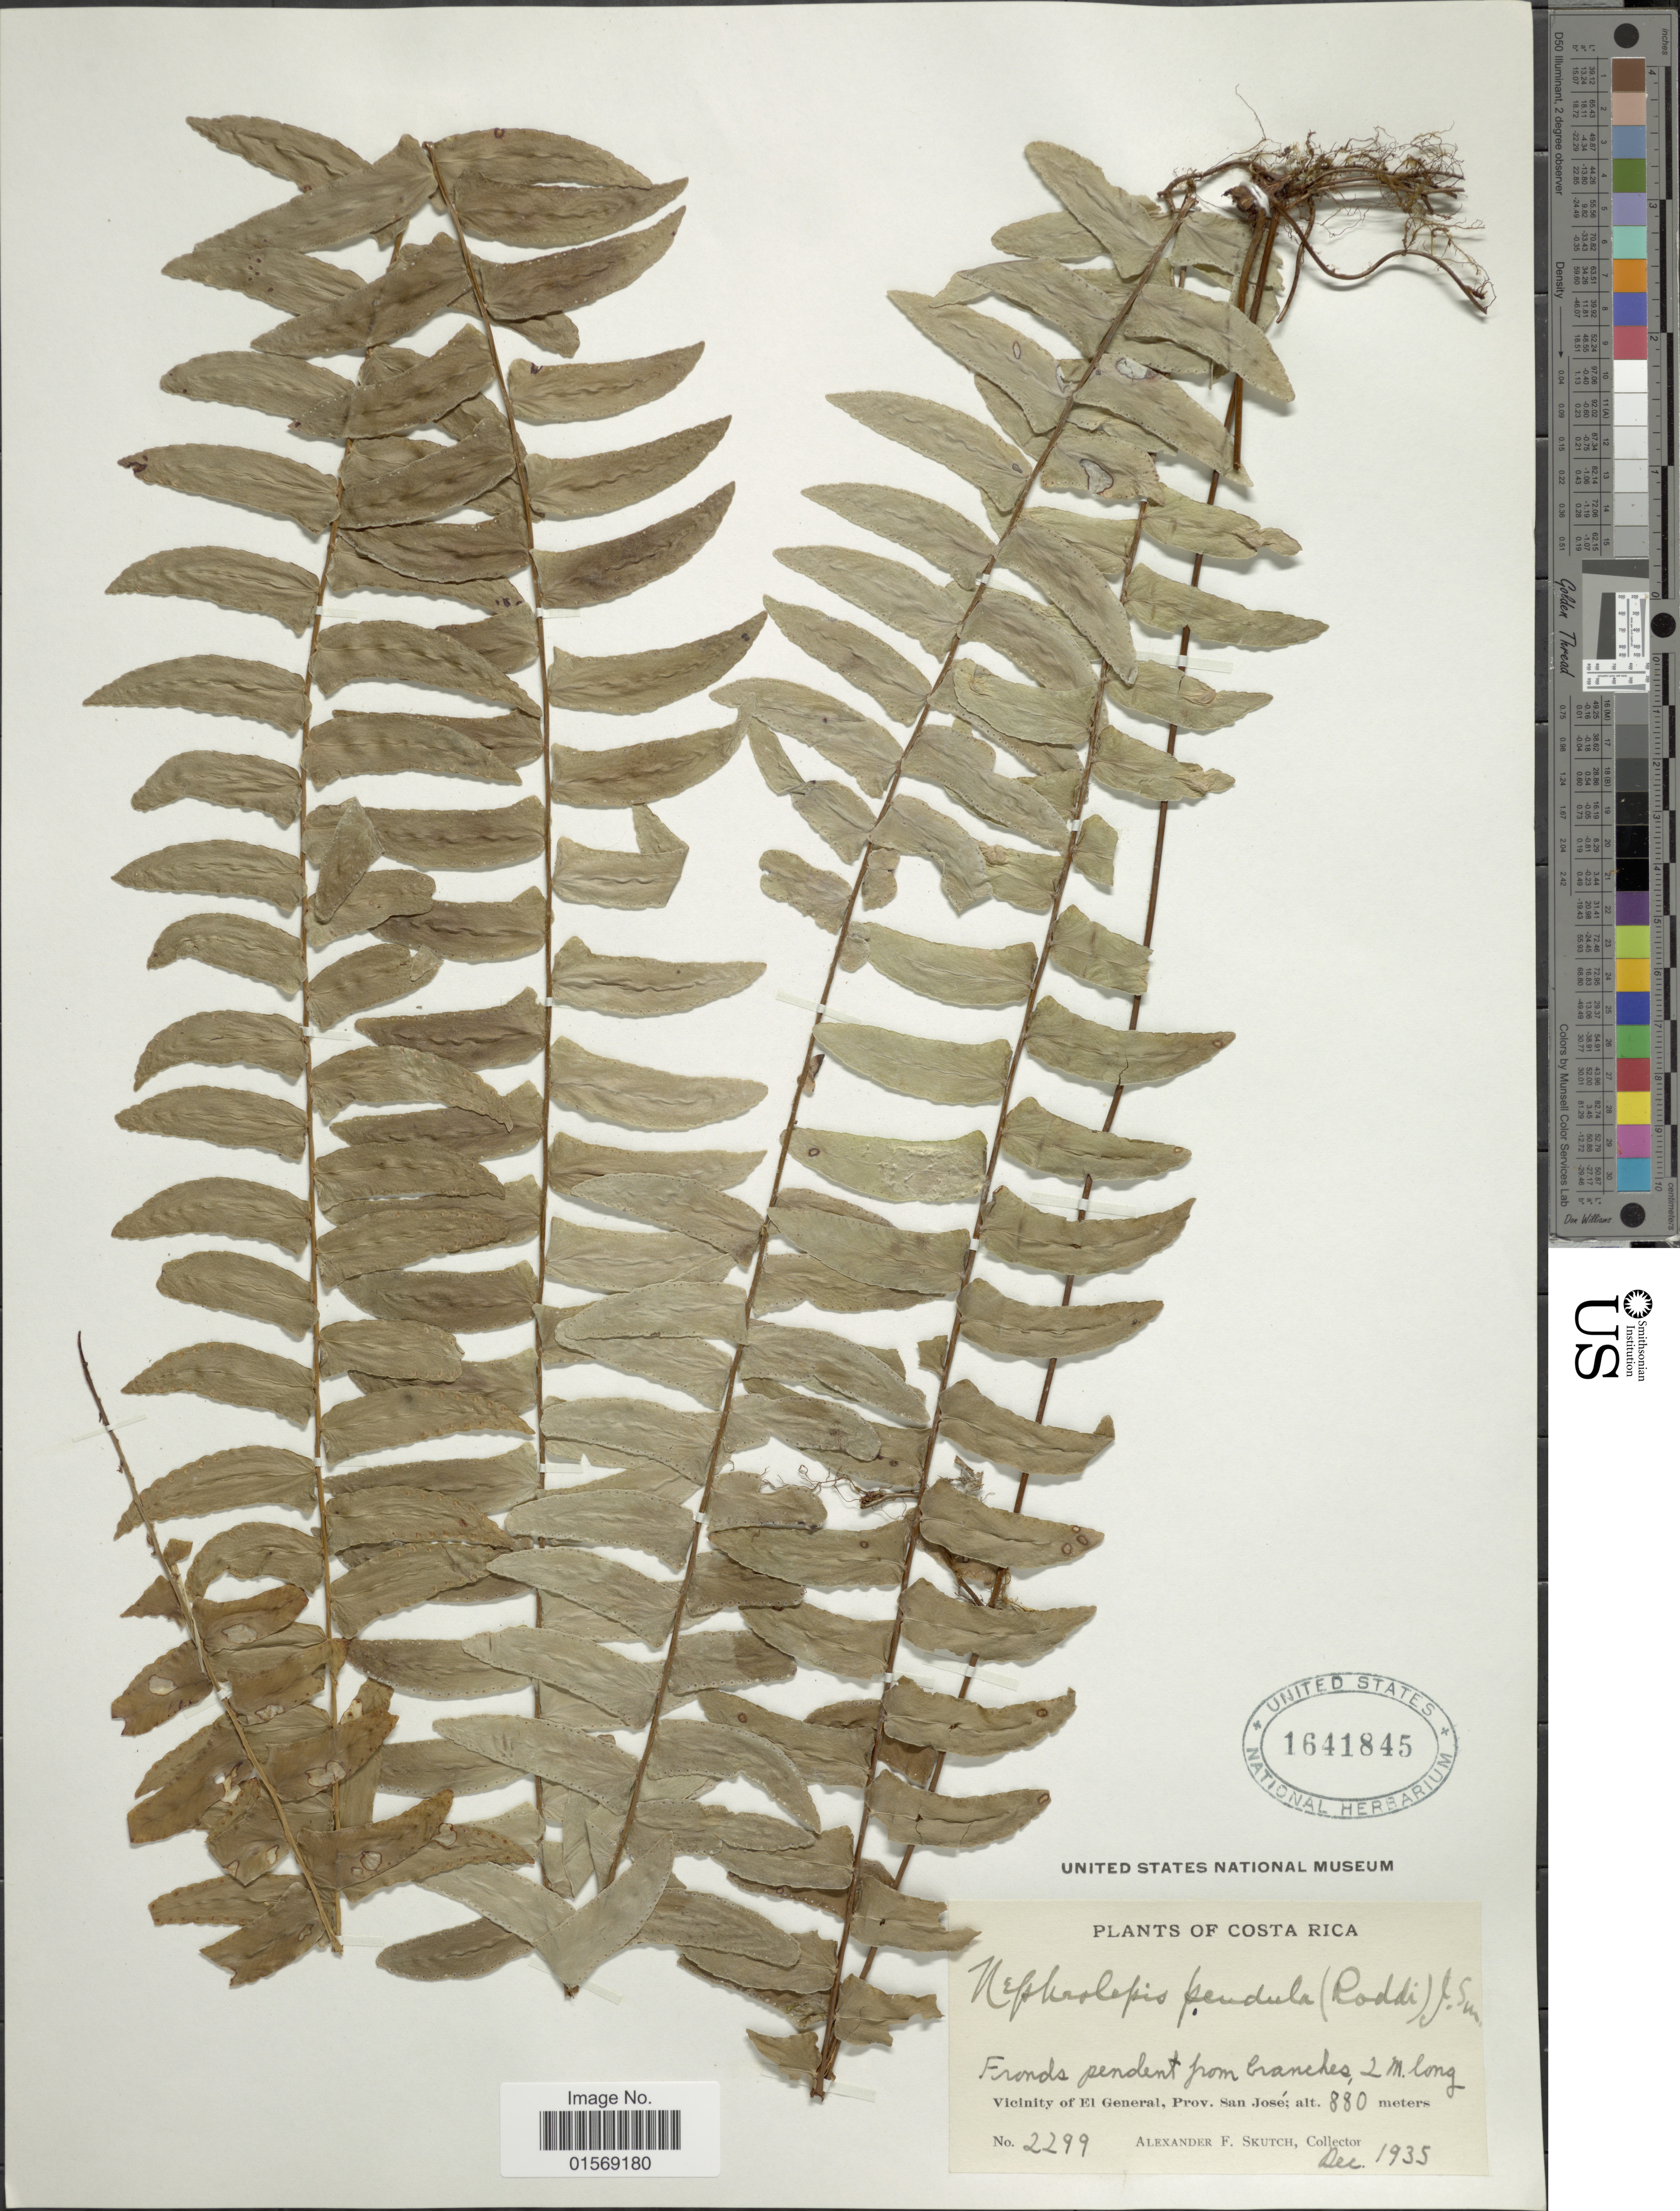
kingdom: Plantae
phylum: Tracheophyta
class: Polypodiopsida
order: Polypodiales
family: Nephrolepidaceae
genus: Nephrolepis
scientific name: Nephrolepis pendula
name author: (Raddi) J. Sm.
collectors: A. F. Skutch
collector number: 2299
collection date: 1935-12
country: Costa Rica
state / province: San José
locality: Costa Rica. Vicinity of El General, Prov. San Jose.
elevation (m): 880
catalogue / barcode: US 1641845